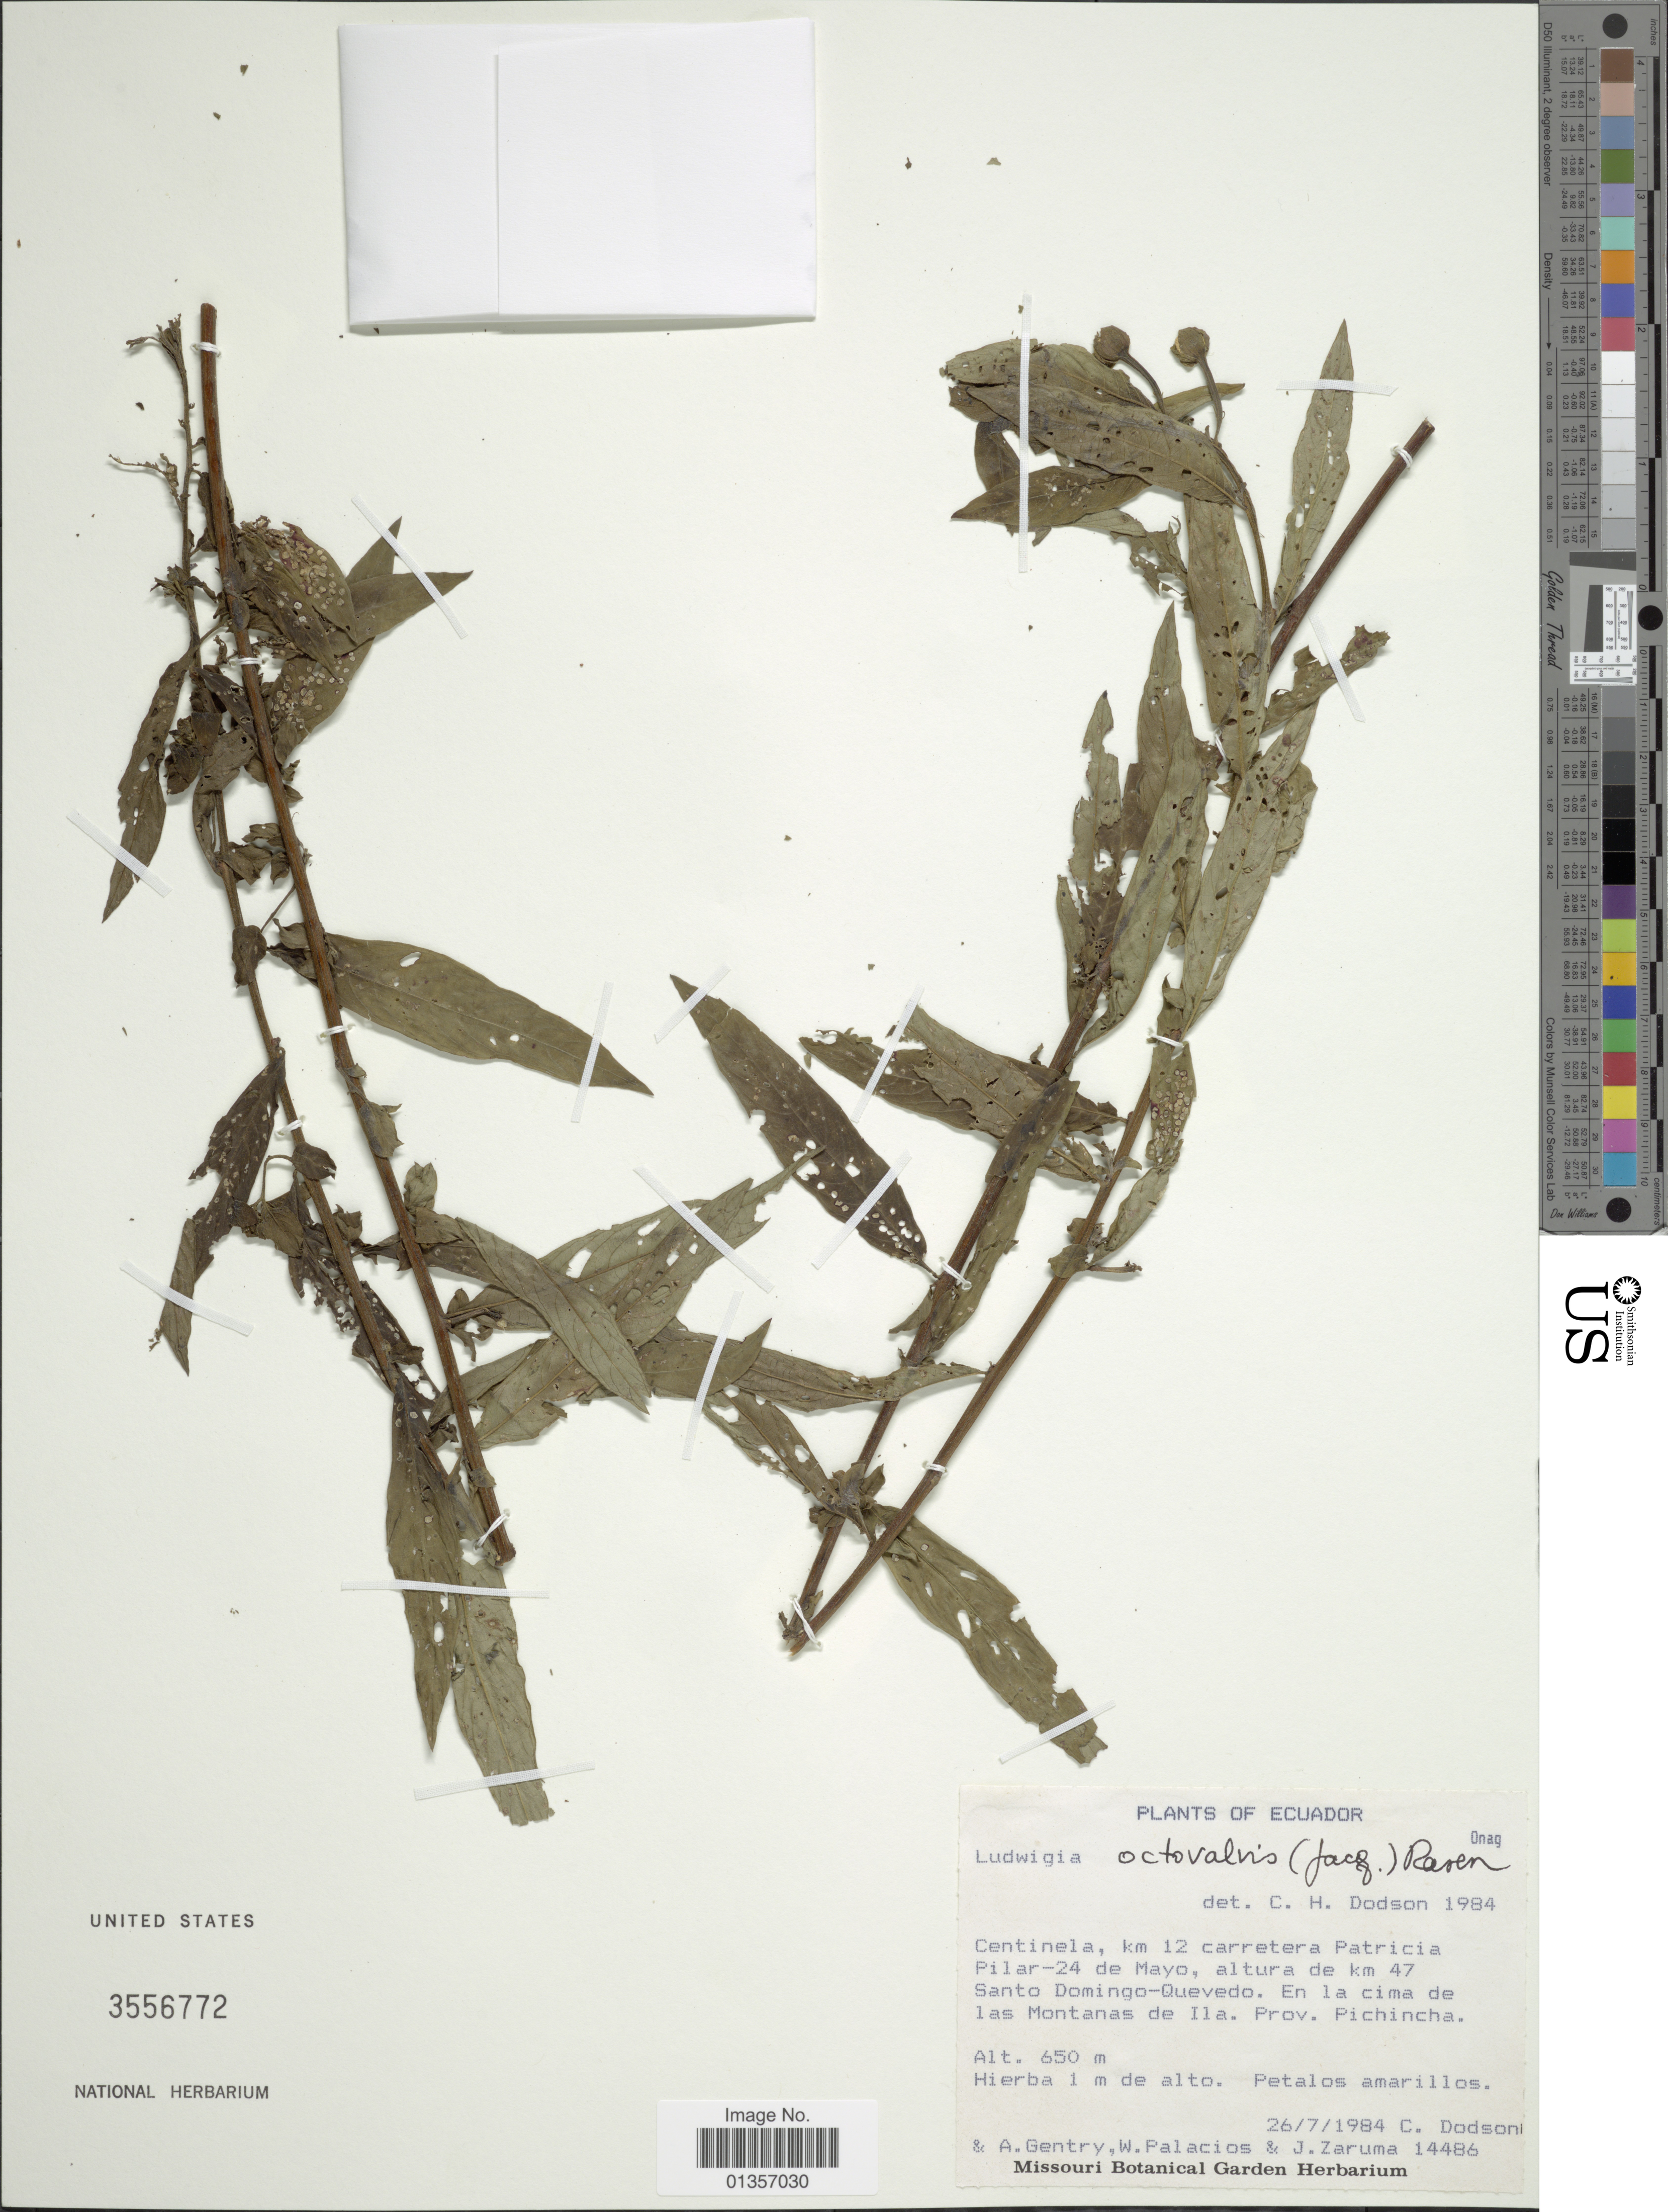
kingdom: Plantae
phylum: Tracheophyta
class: Magnoliopsida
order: Myrtales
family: Onagraceae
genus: Ludwigia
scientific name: Ludwigia octovalvis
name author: (Jacq.) P.H. Raven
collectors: C. Dodson, A. H. Gentry, W. Palacios & J. Zaruma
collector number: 14486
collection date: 1984-07-26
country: Ecuador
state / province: Pichincha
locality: Centinela, km 12 carretera Patricia Pilar, altura de km 47 Santo Domingo-Quevedo. En la cima de las Montanas de Ila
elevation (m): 650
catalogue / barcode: US 3556772